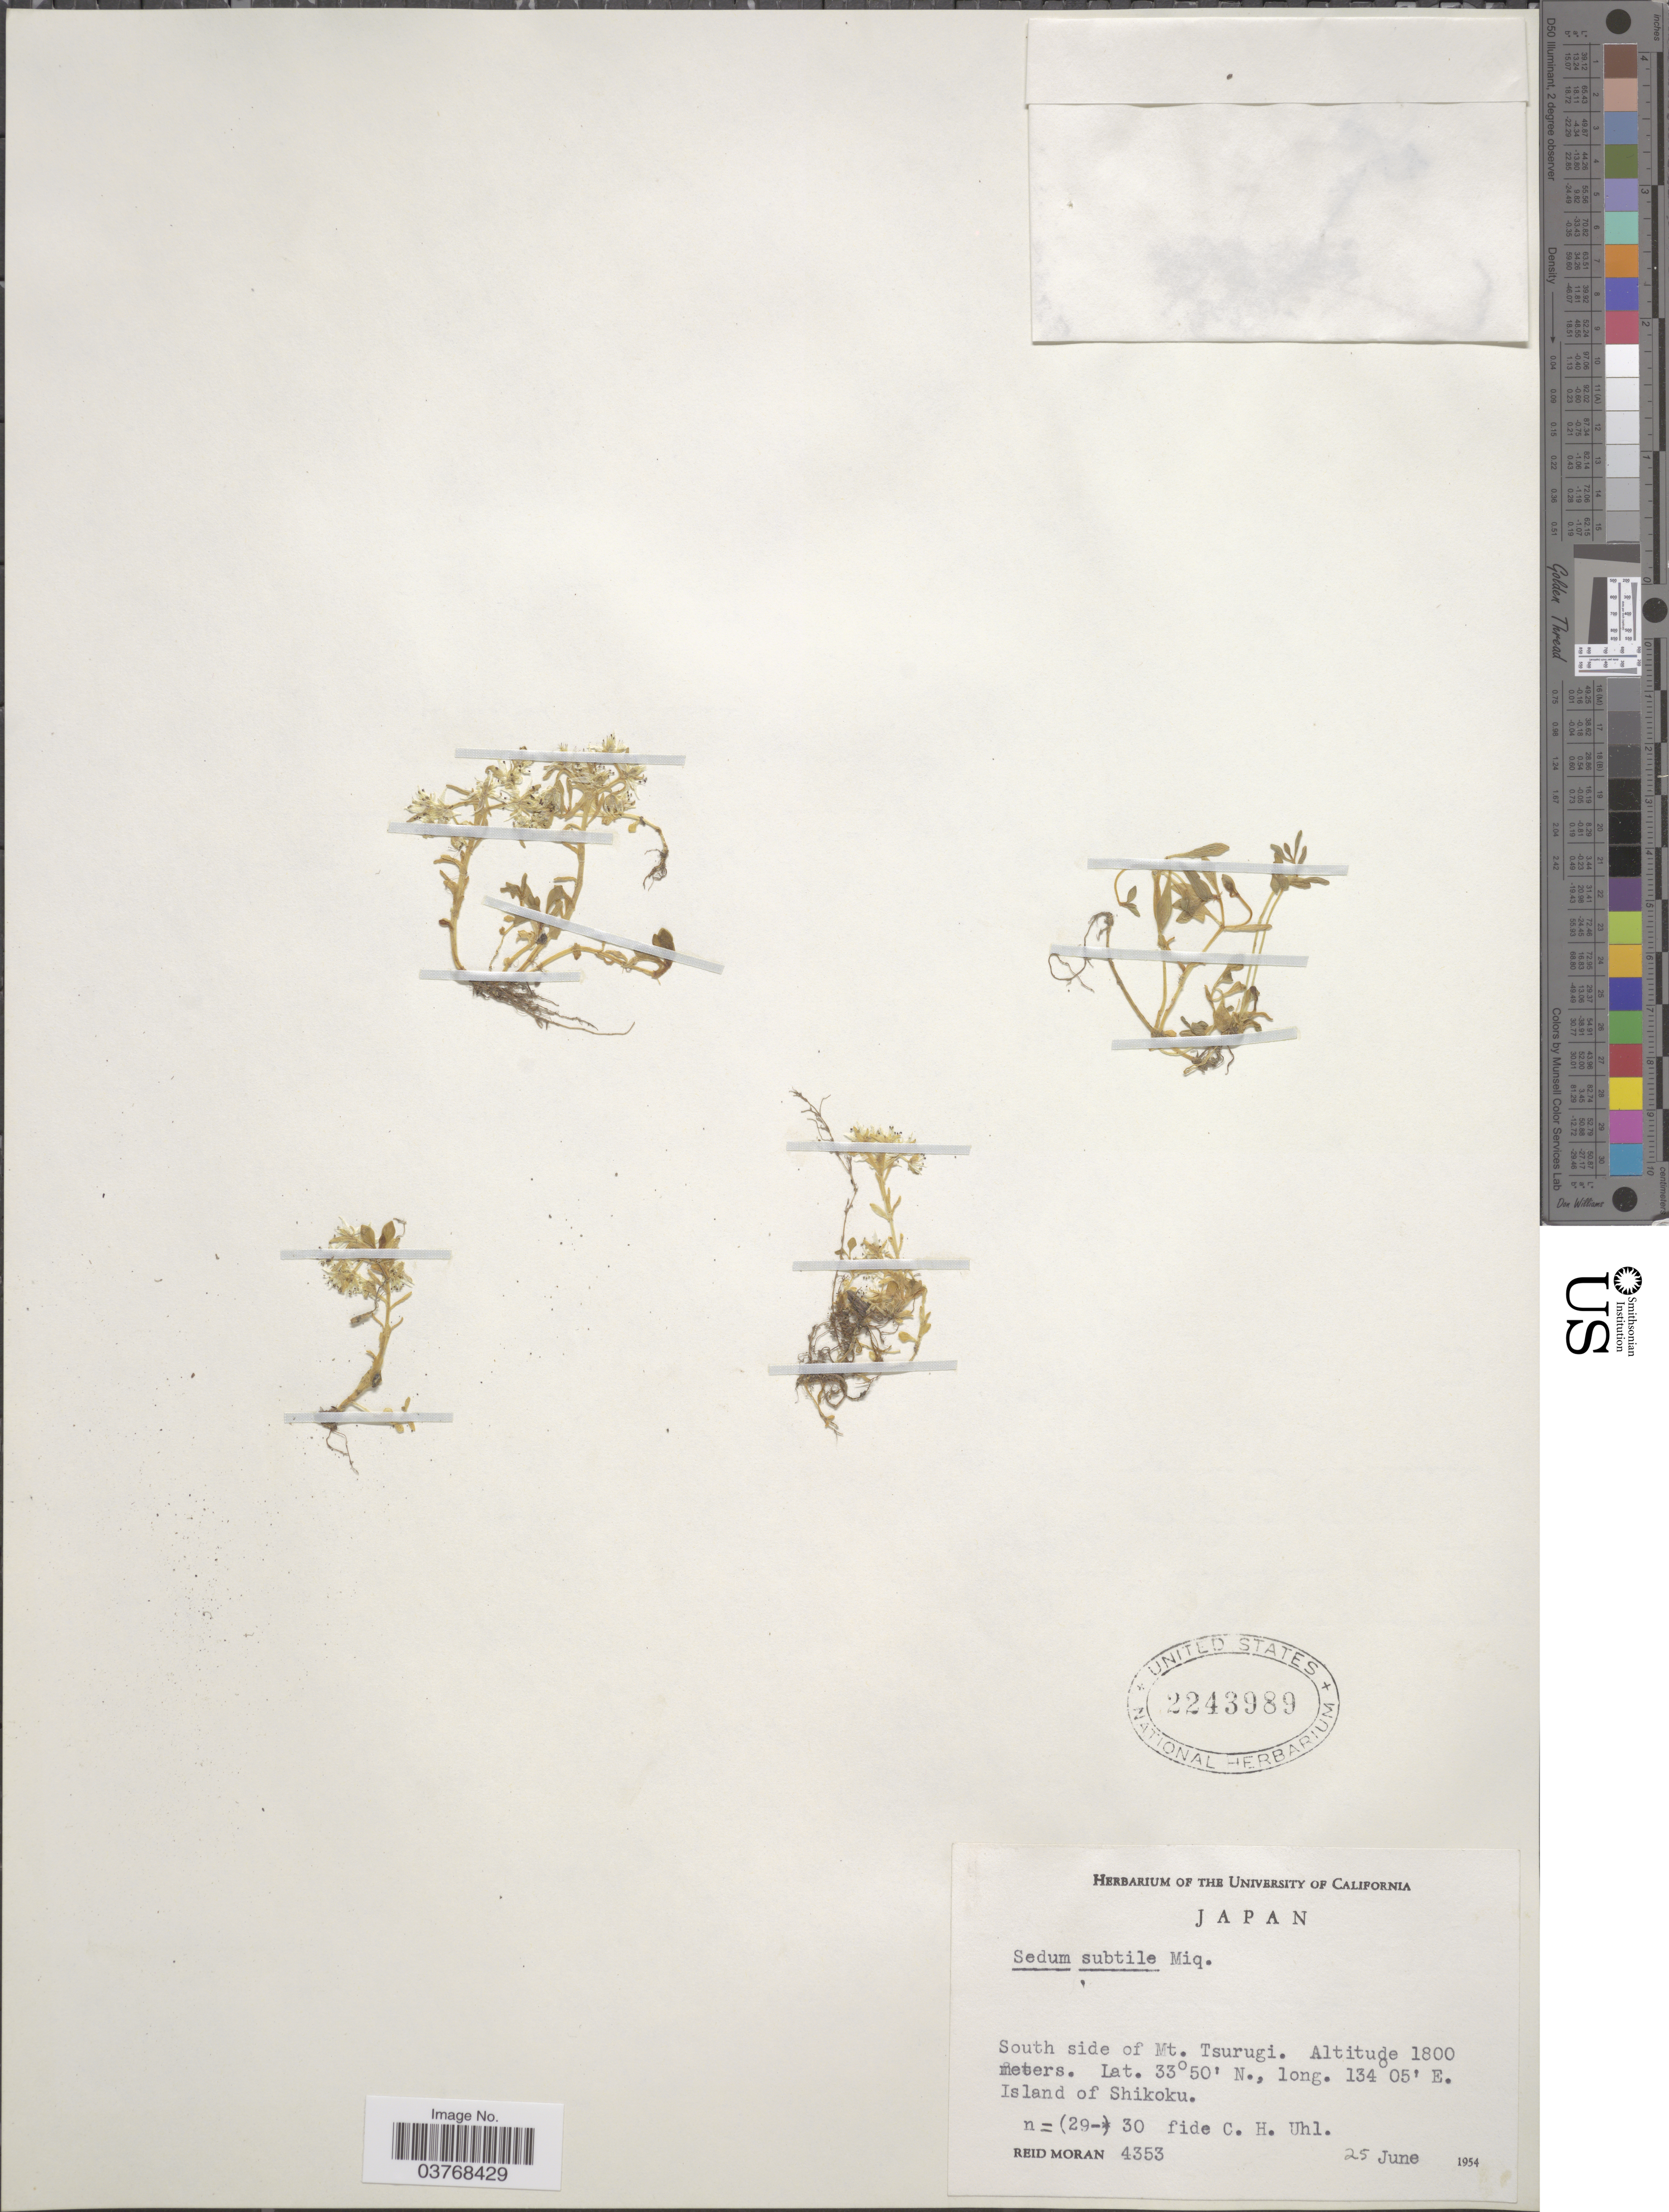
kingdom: Plantae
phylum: Tracheophyta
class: Magnoliopsida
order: Saxifragales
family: Crassulaceae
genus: Sedum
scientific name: Sedum subtile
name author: Miq.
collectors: R. Moran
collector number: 4353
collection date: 1954-06-25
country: Japan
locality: South side of Mt. Tsurugi. Island of Shikoku.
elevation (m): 1800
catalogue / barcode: US 2243989